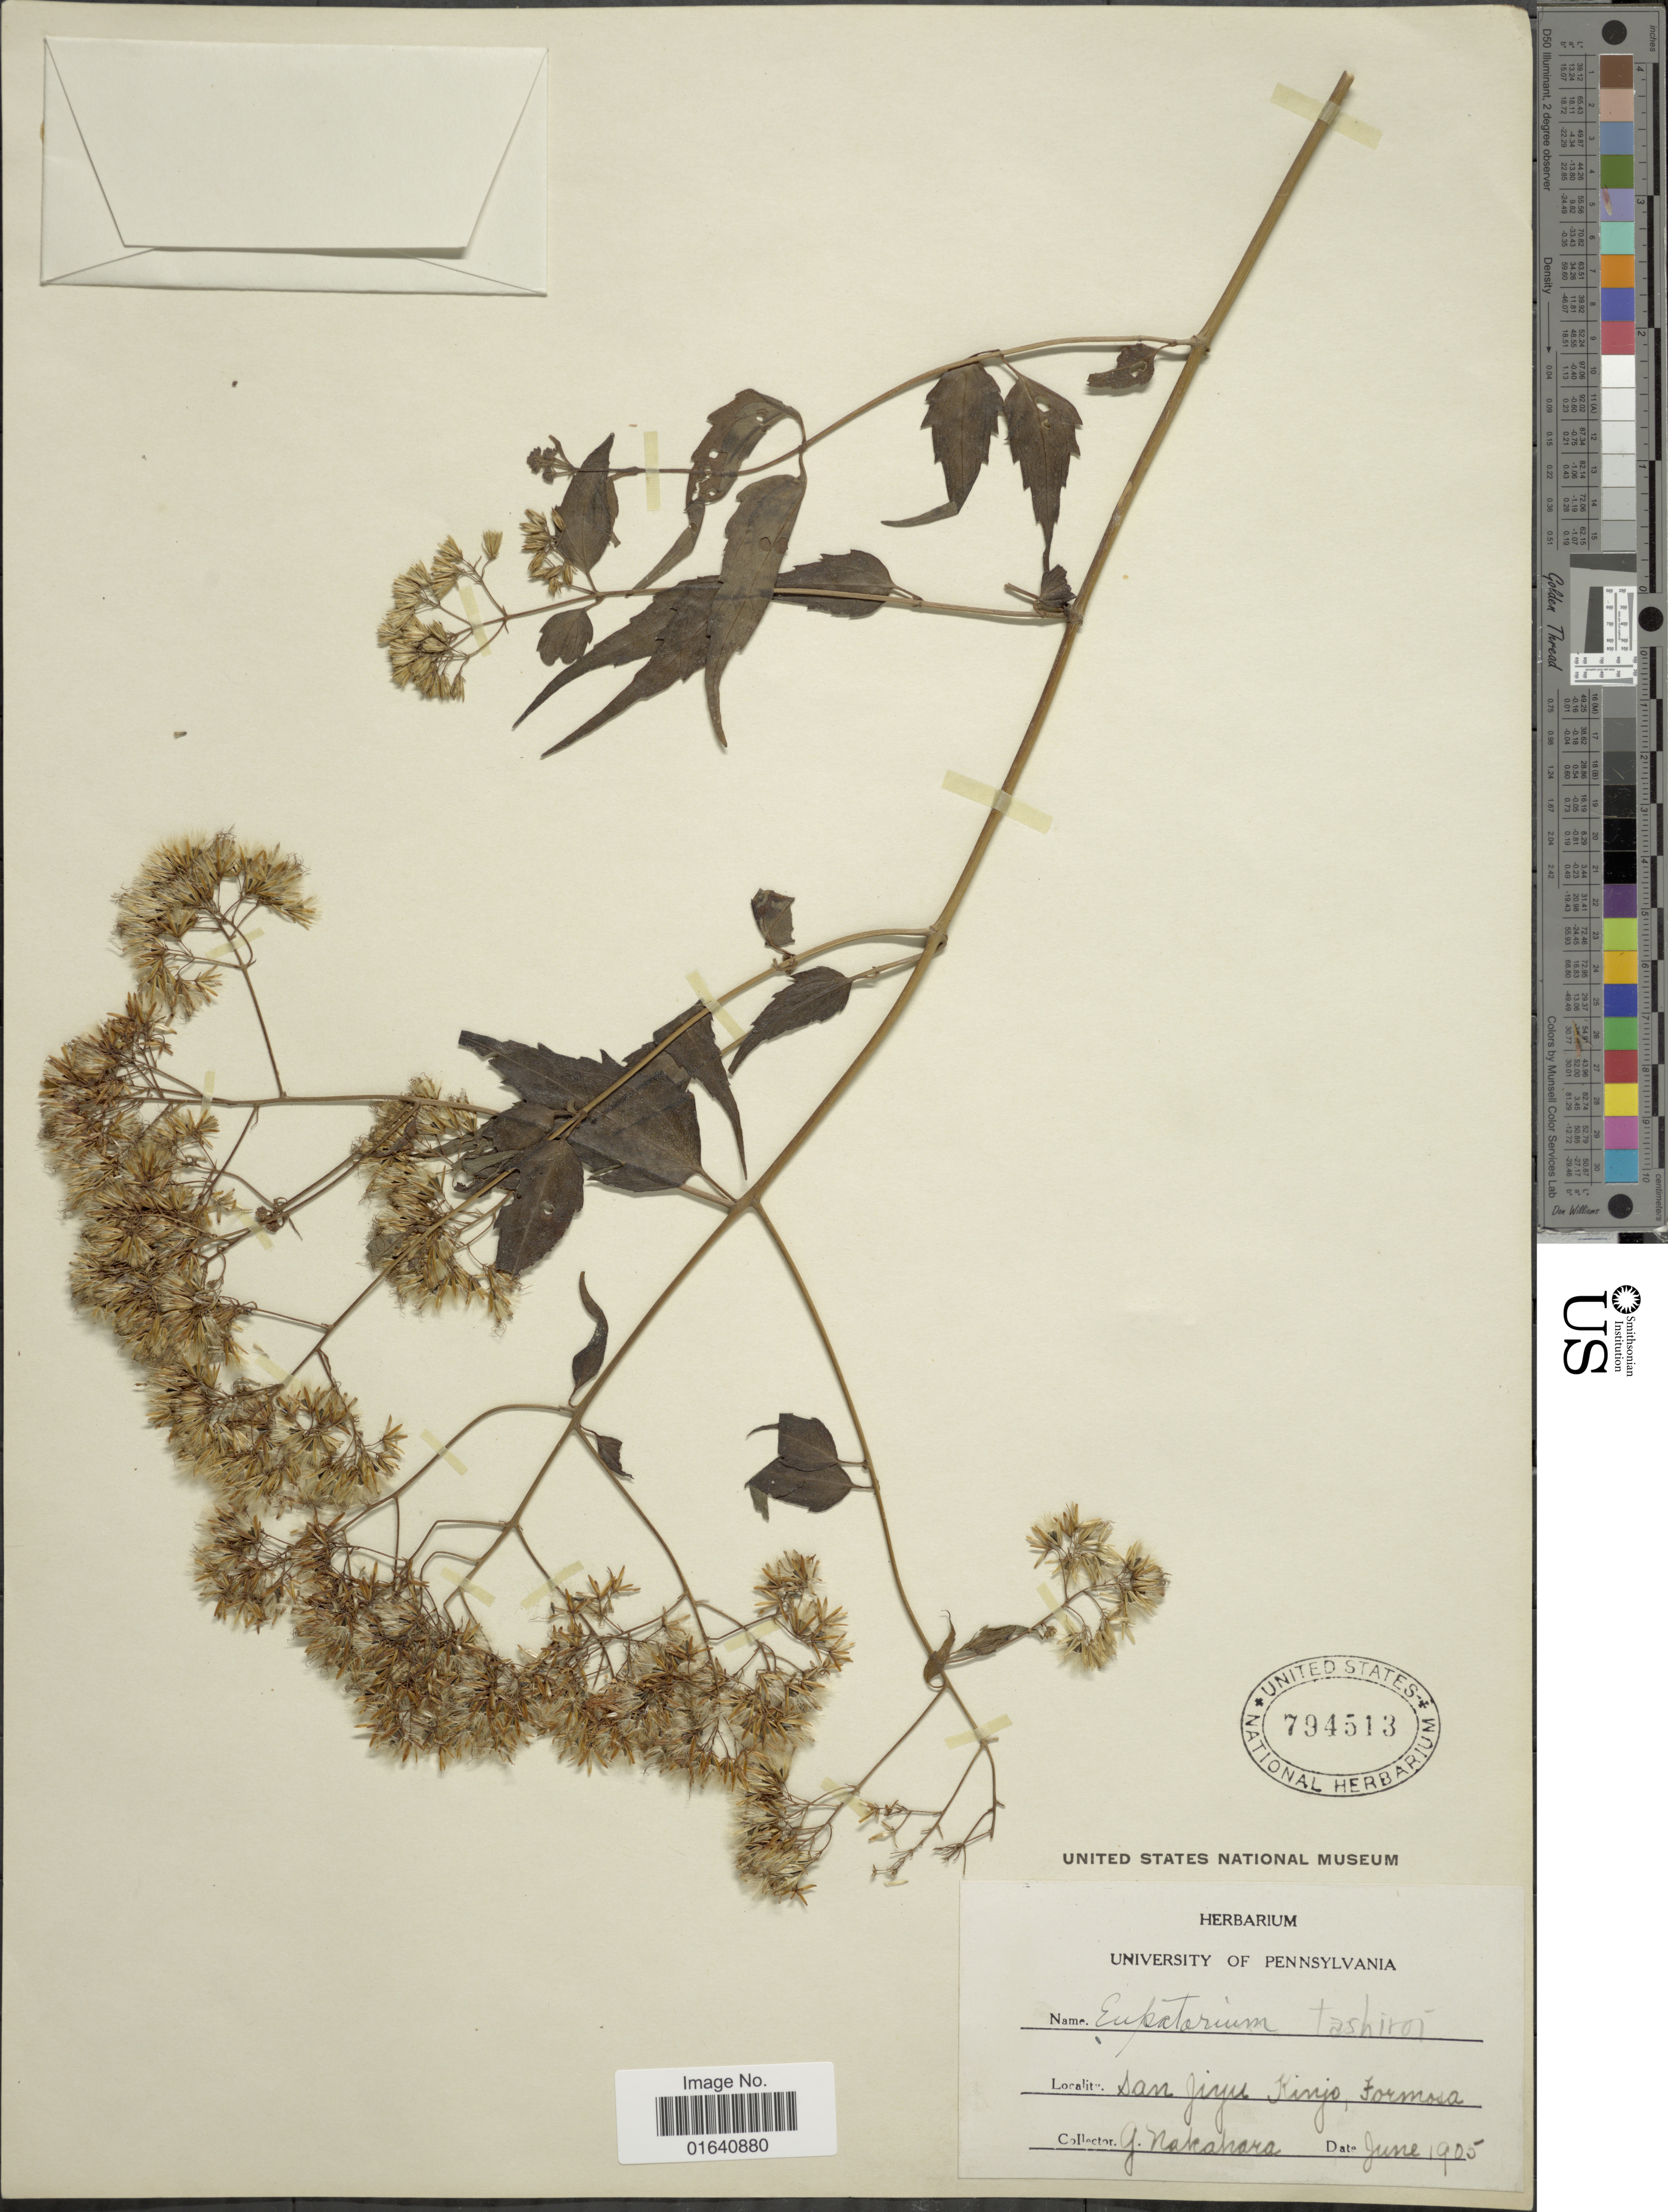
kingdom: Plantae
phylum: Tracheophyta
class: Magnoliopsida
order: Asterales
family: Asteraceae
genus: Eupatorium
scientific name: Eupatorium tashiroi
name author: Hayata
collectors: G. Nakahara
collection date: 1905-06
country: Taiwan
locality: San Jiyu Kinjo, Formosa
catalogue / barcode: US 794513